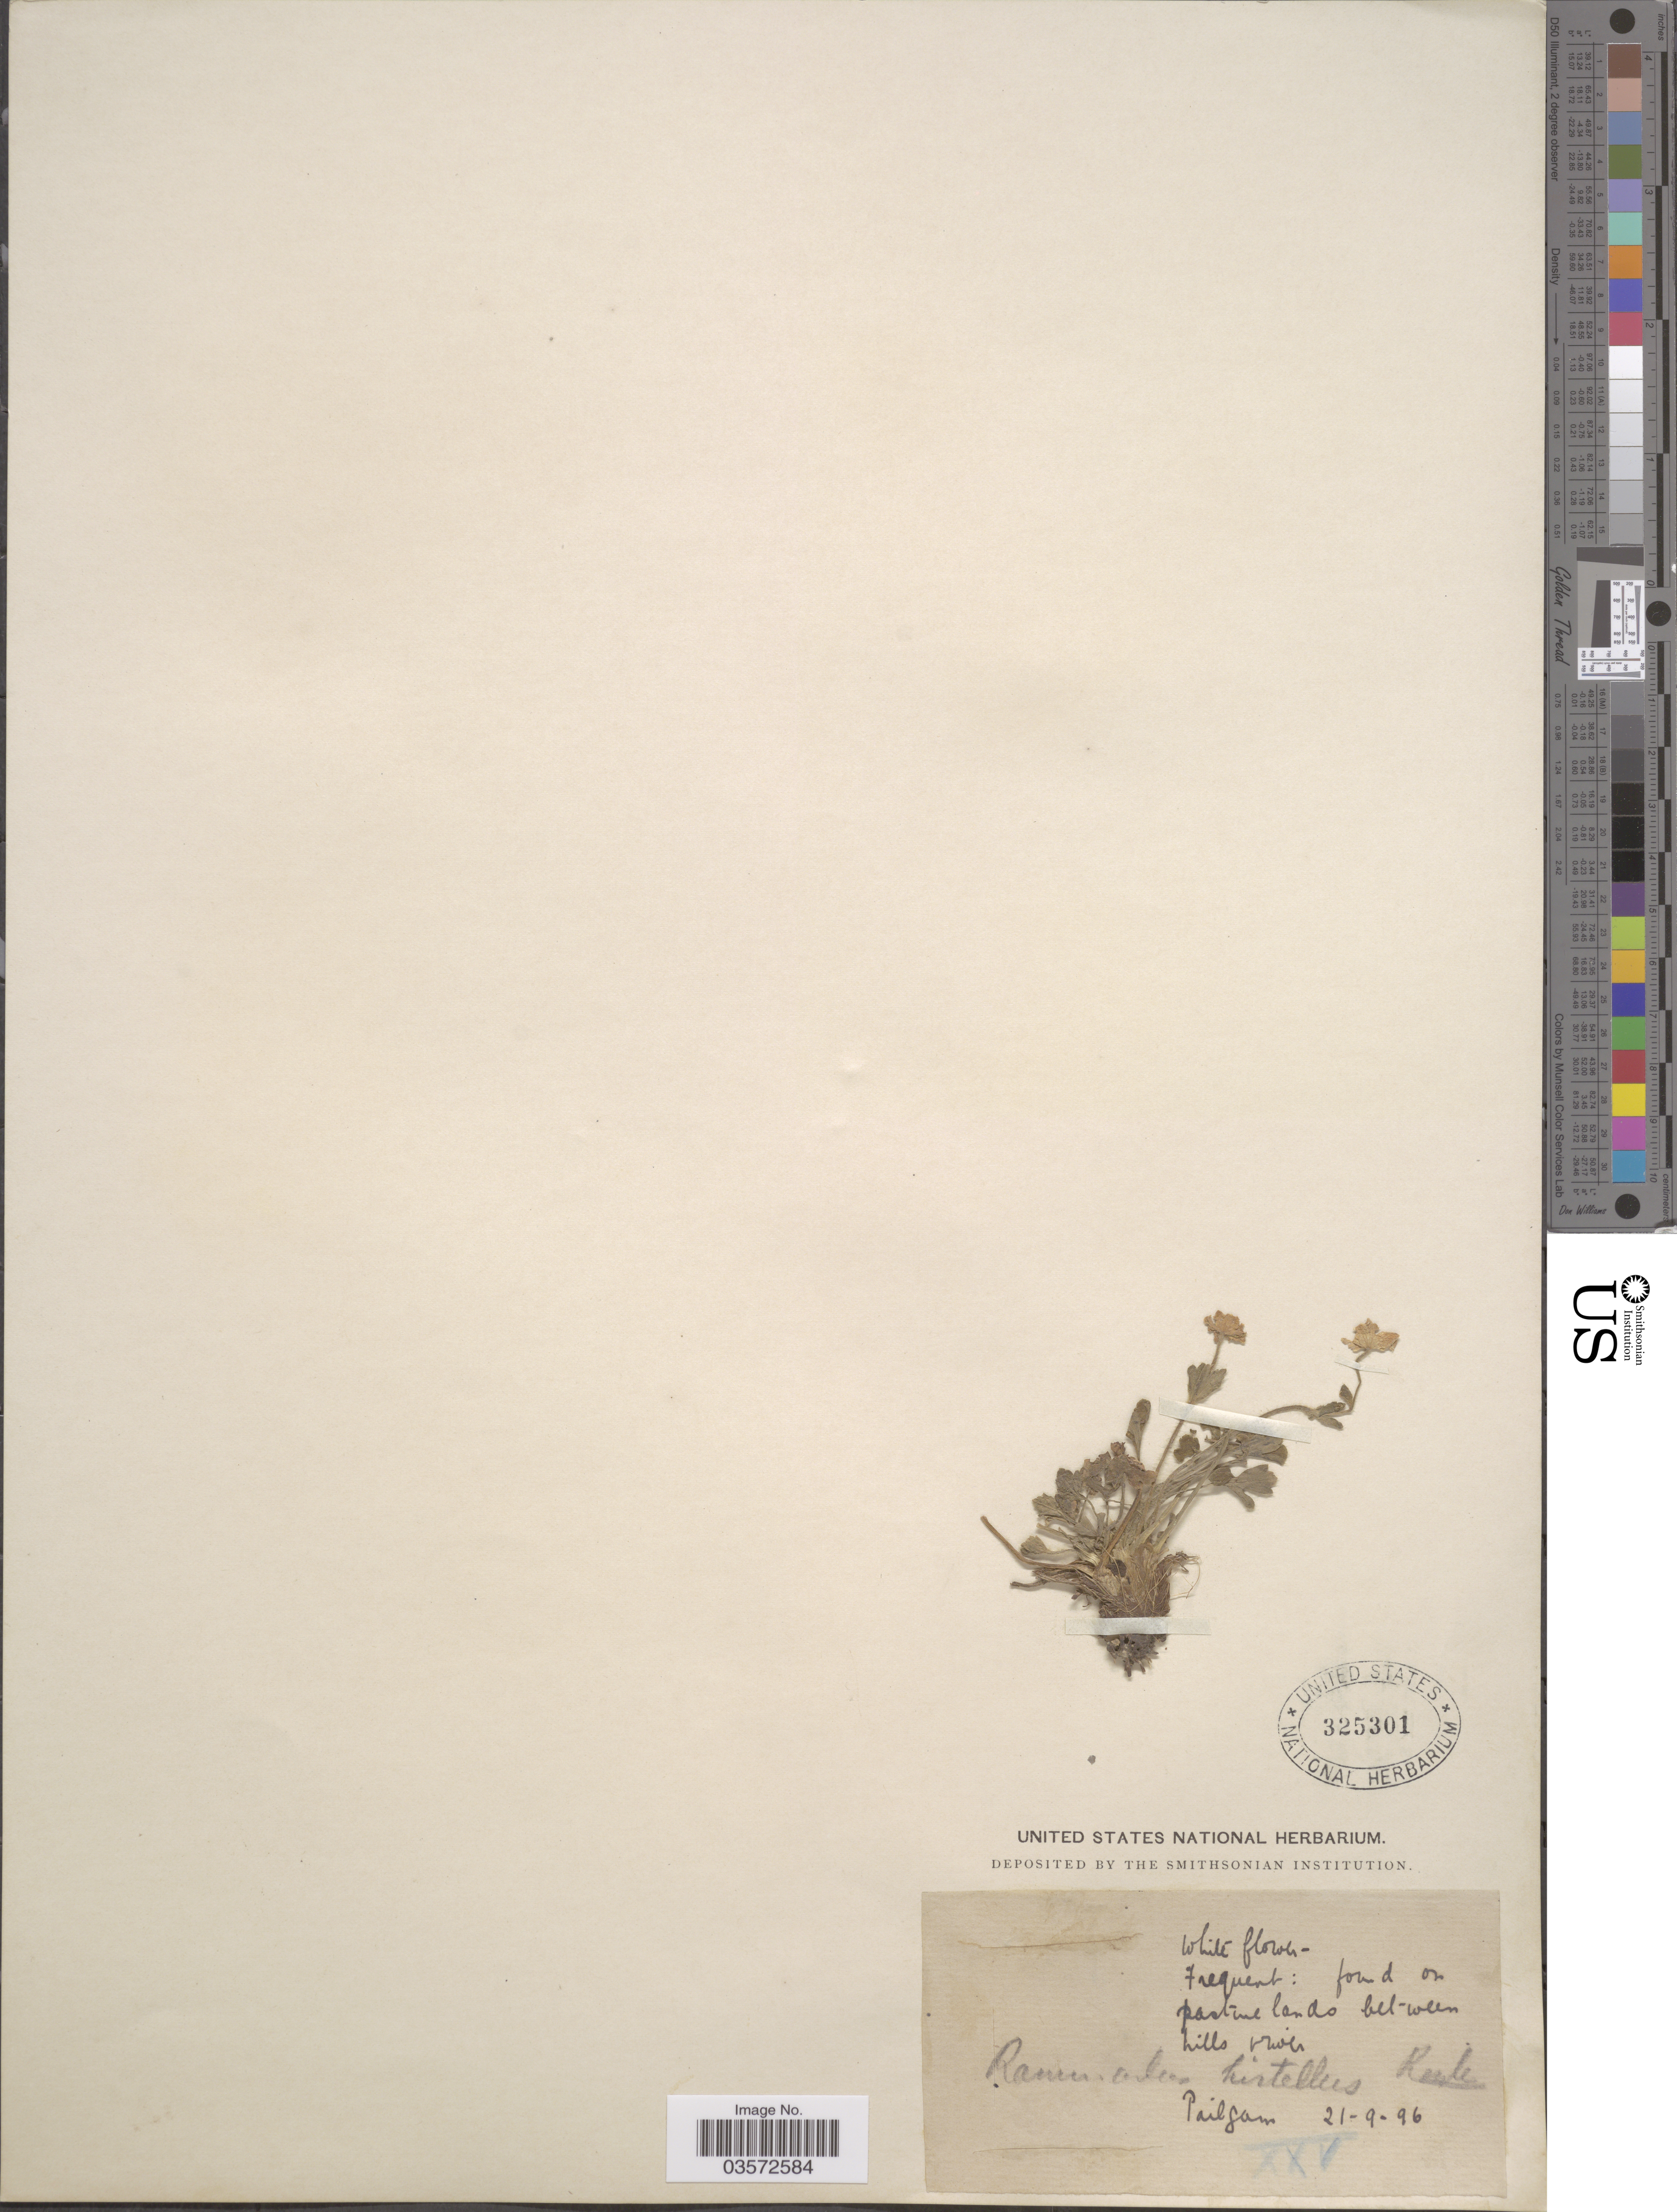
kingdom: Plantae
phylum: Tracheophyta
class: Magnoliopsida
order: Ranunculales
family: Ranunculaceae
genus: Ranunculus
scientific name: Ranunculus hirtellus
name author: Royle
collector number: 25?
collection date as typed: Transcribed d/m/y: 21/9/96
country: India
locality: Pailgam.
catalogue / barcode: US 325301